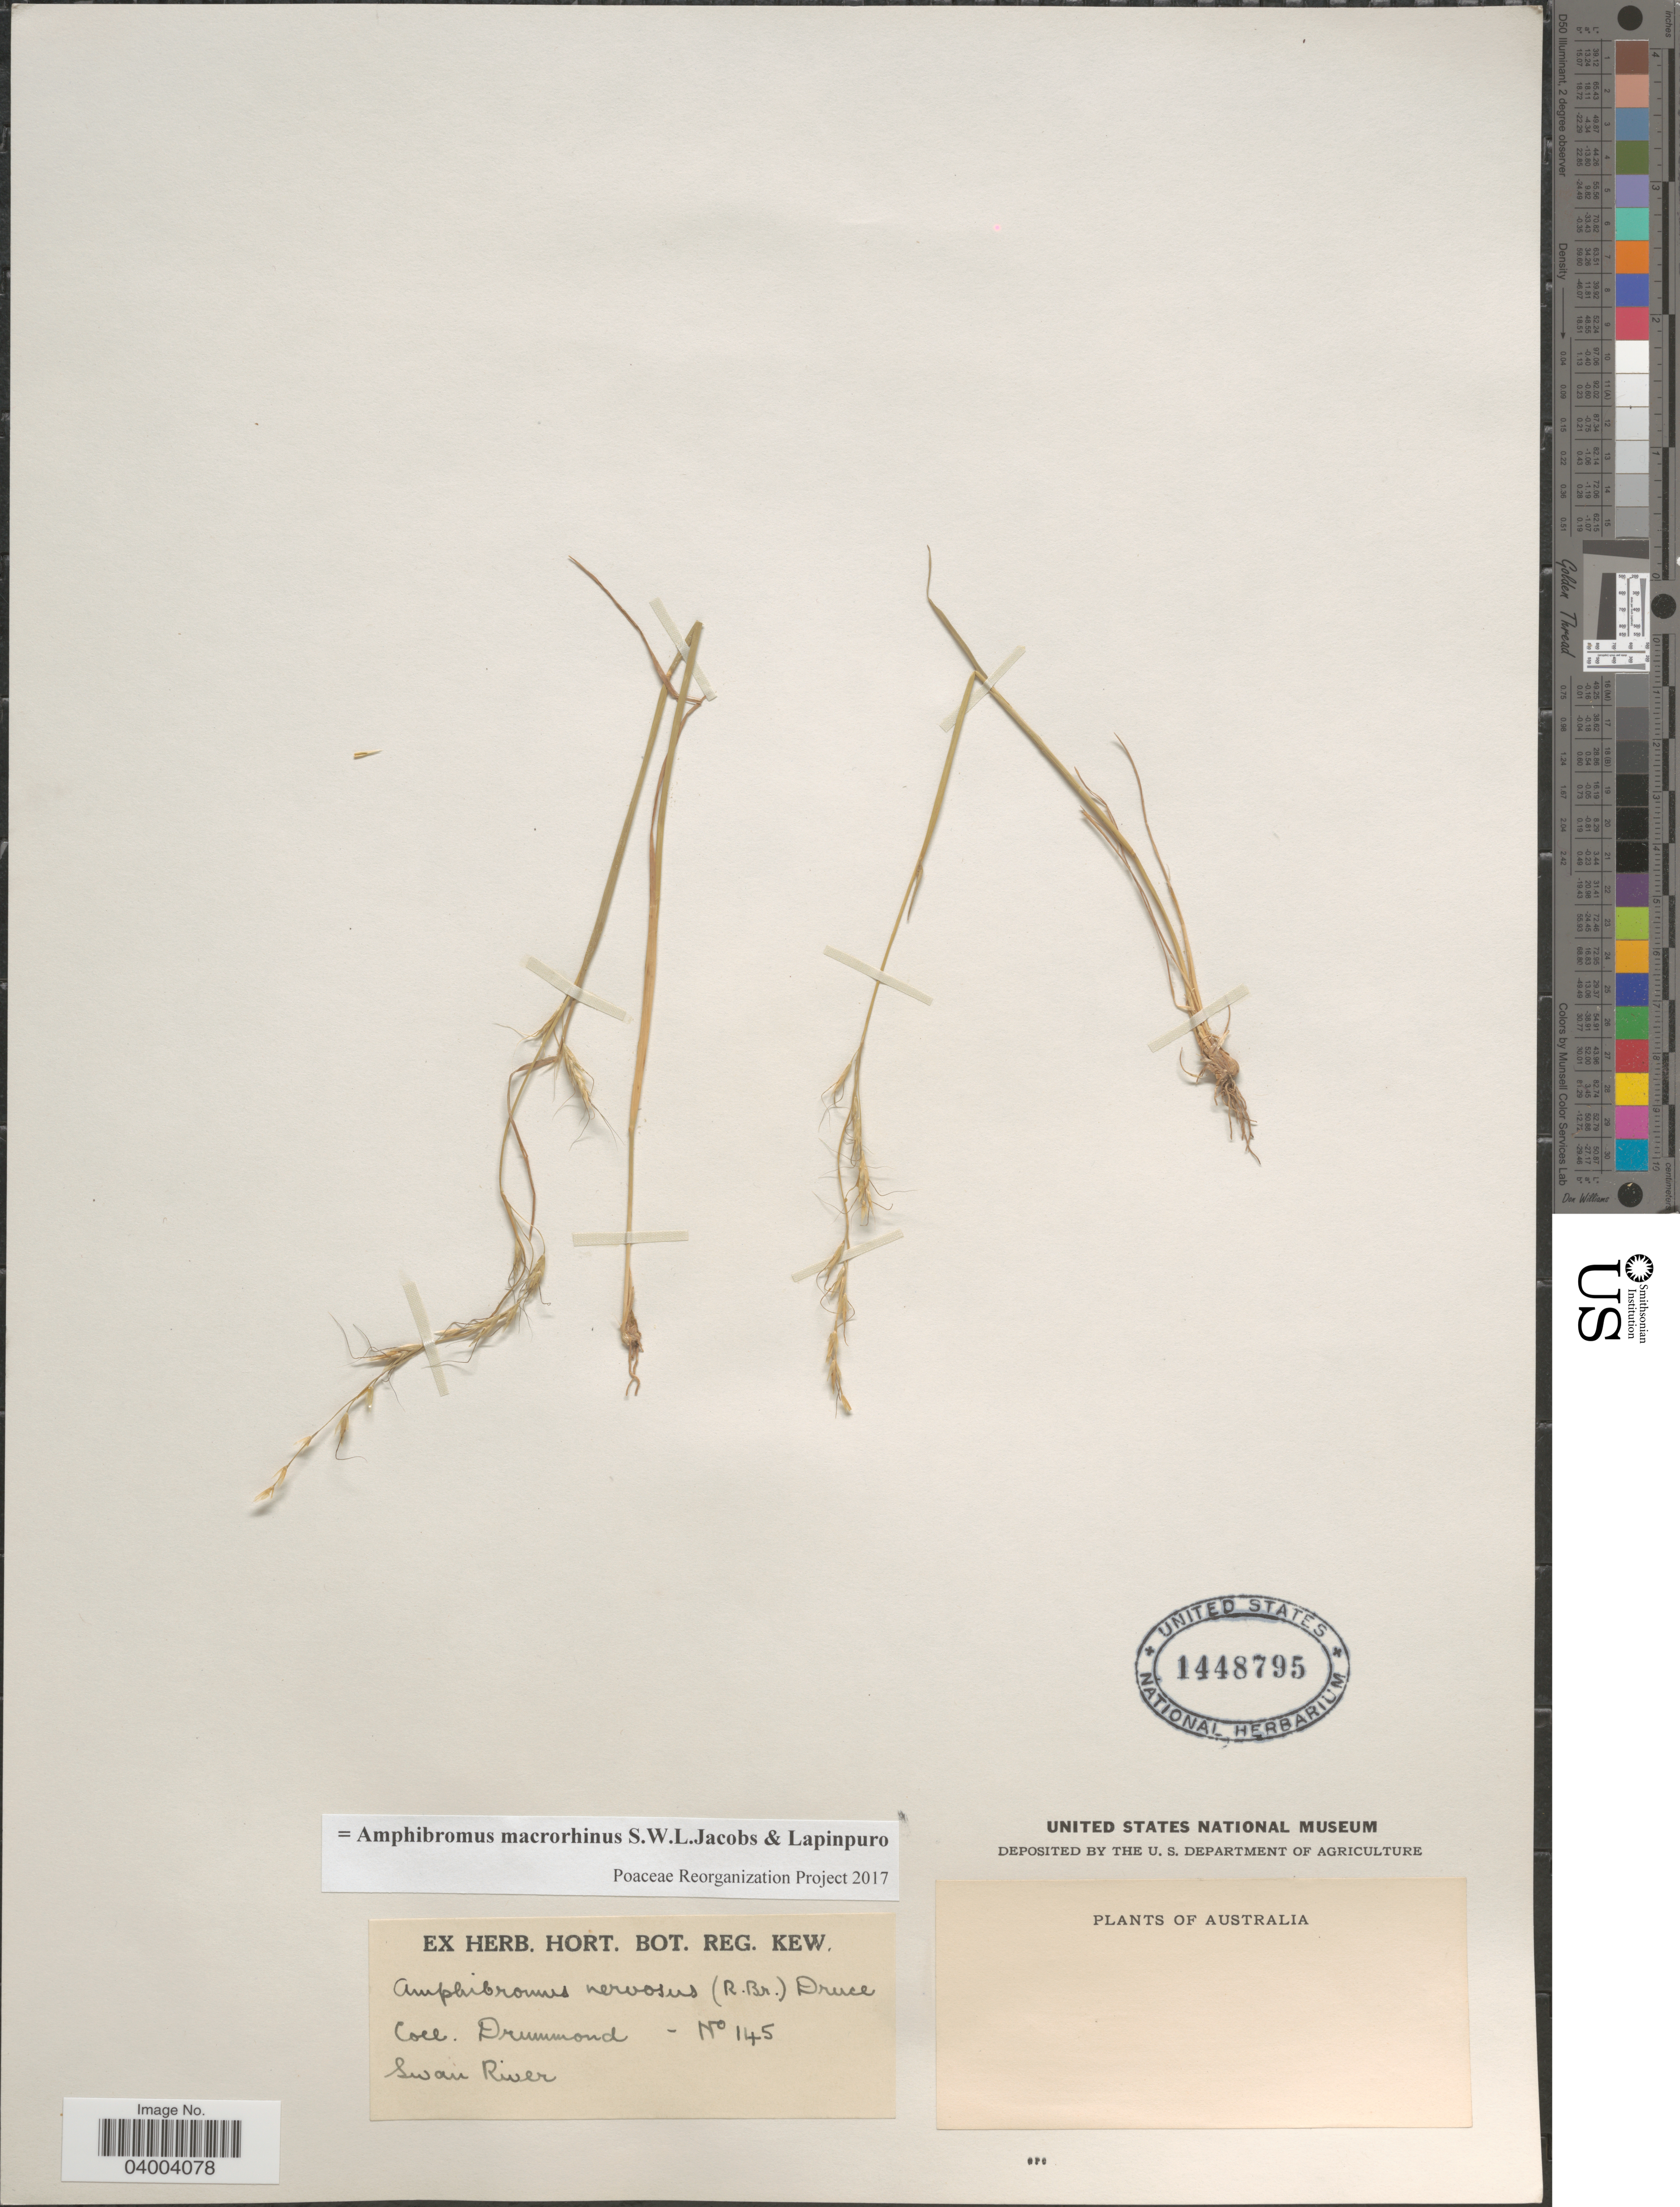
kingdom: Plantae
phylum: Tracheophyta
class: Liliopsida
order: Poales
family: Poaceae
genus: Amphibromus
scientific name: Amphibromus macrorhinus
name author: S.W.L. Jacobs & Lapinpuro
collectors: -. Drummond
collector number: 145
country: Australia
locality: Swan River.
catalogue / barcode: US 1448795